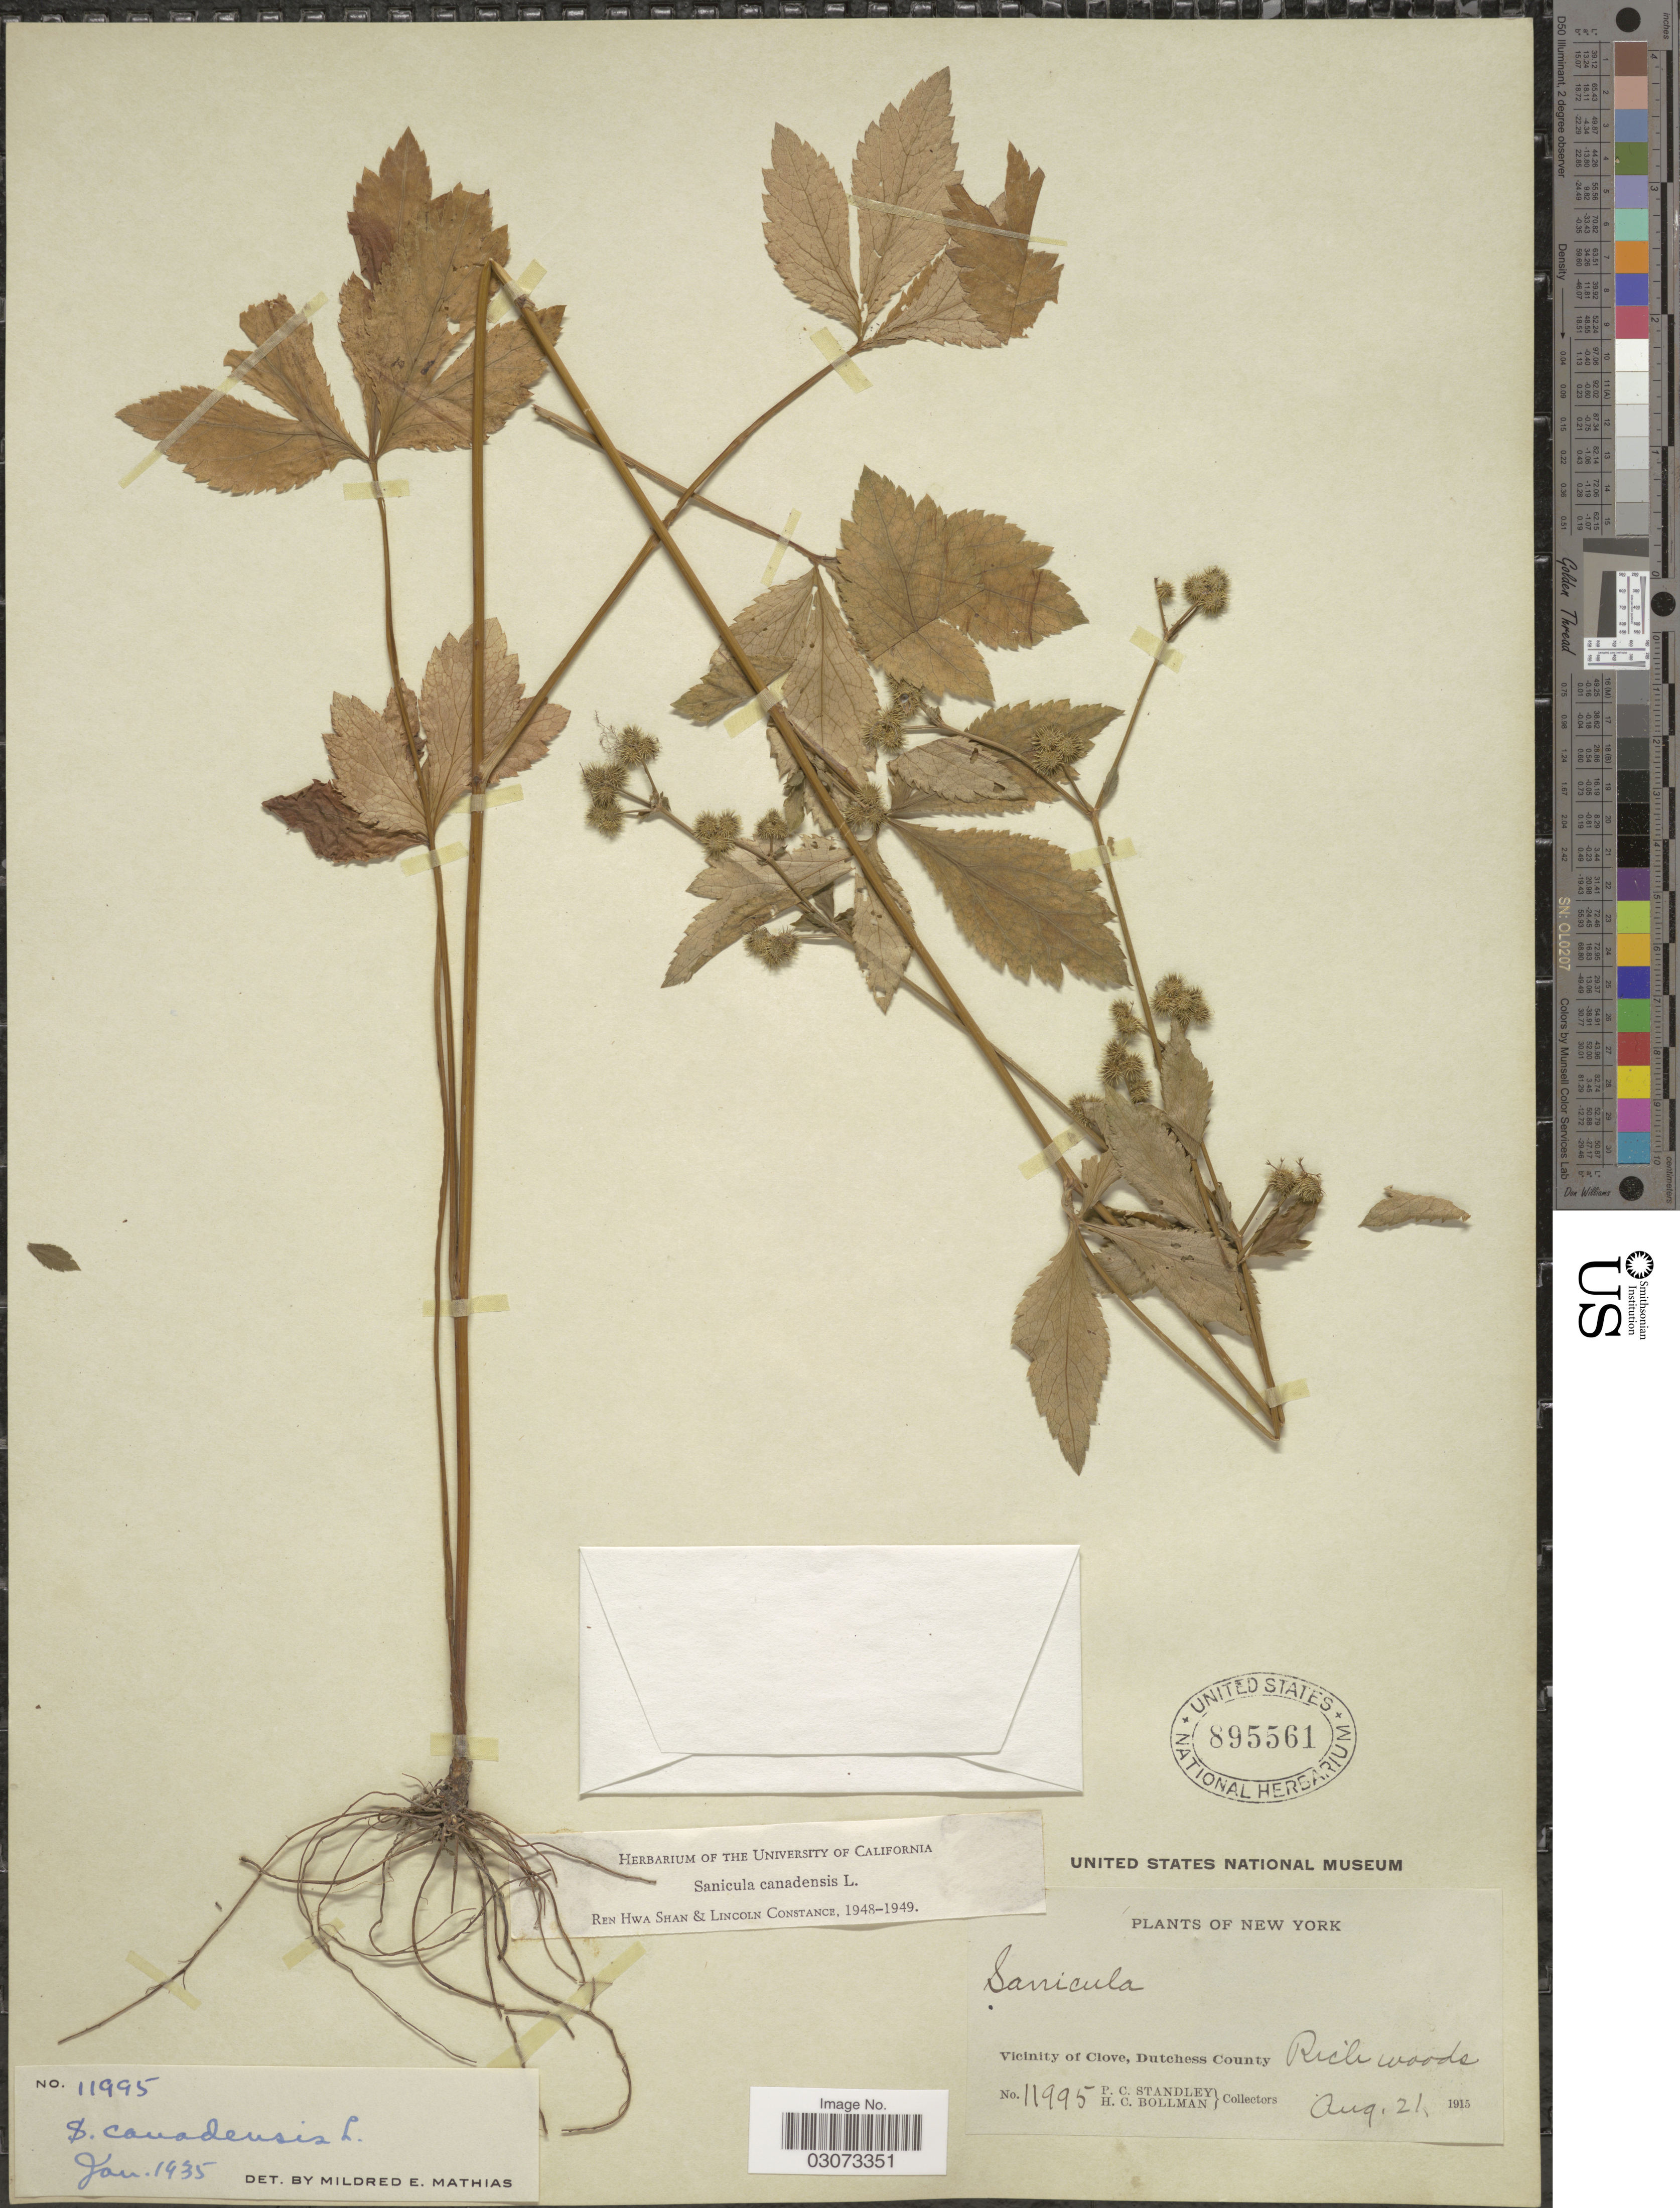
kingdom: Plantae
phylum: Tracheophyta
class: Magnoliopsida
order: Apiales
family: Apiaceae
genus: Sanicula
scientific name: Sanicula canadensis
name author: L.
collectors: P. C. Standley & H. C. Bollman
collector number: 11995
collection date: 1915-08-21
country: United States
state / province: New York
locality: Vicinity of Clove, Dutchess County.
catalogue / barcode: US 895561